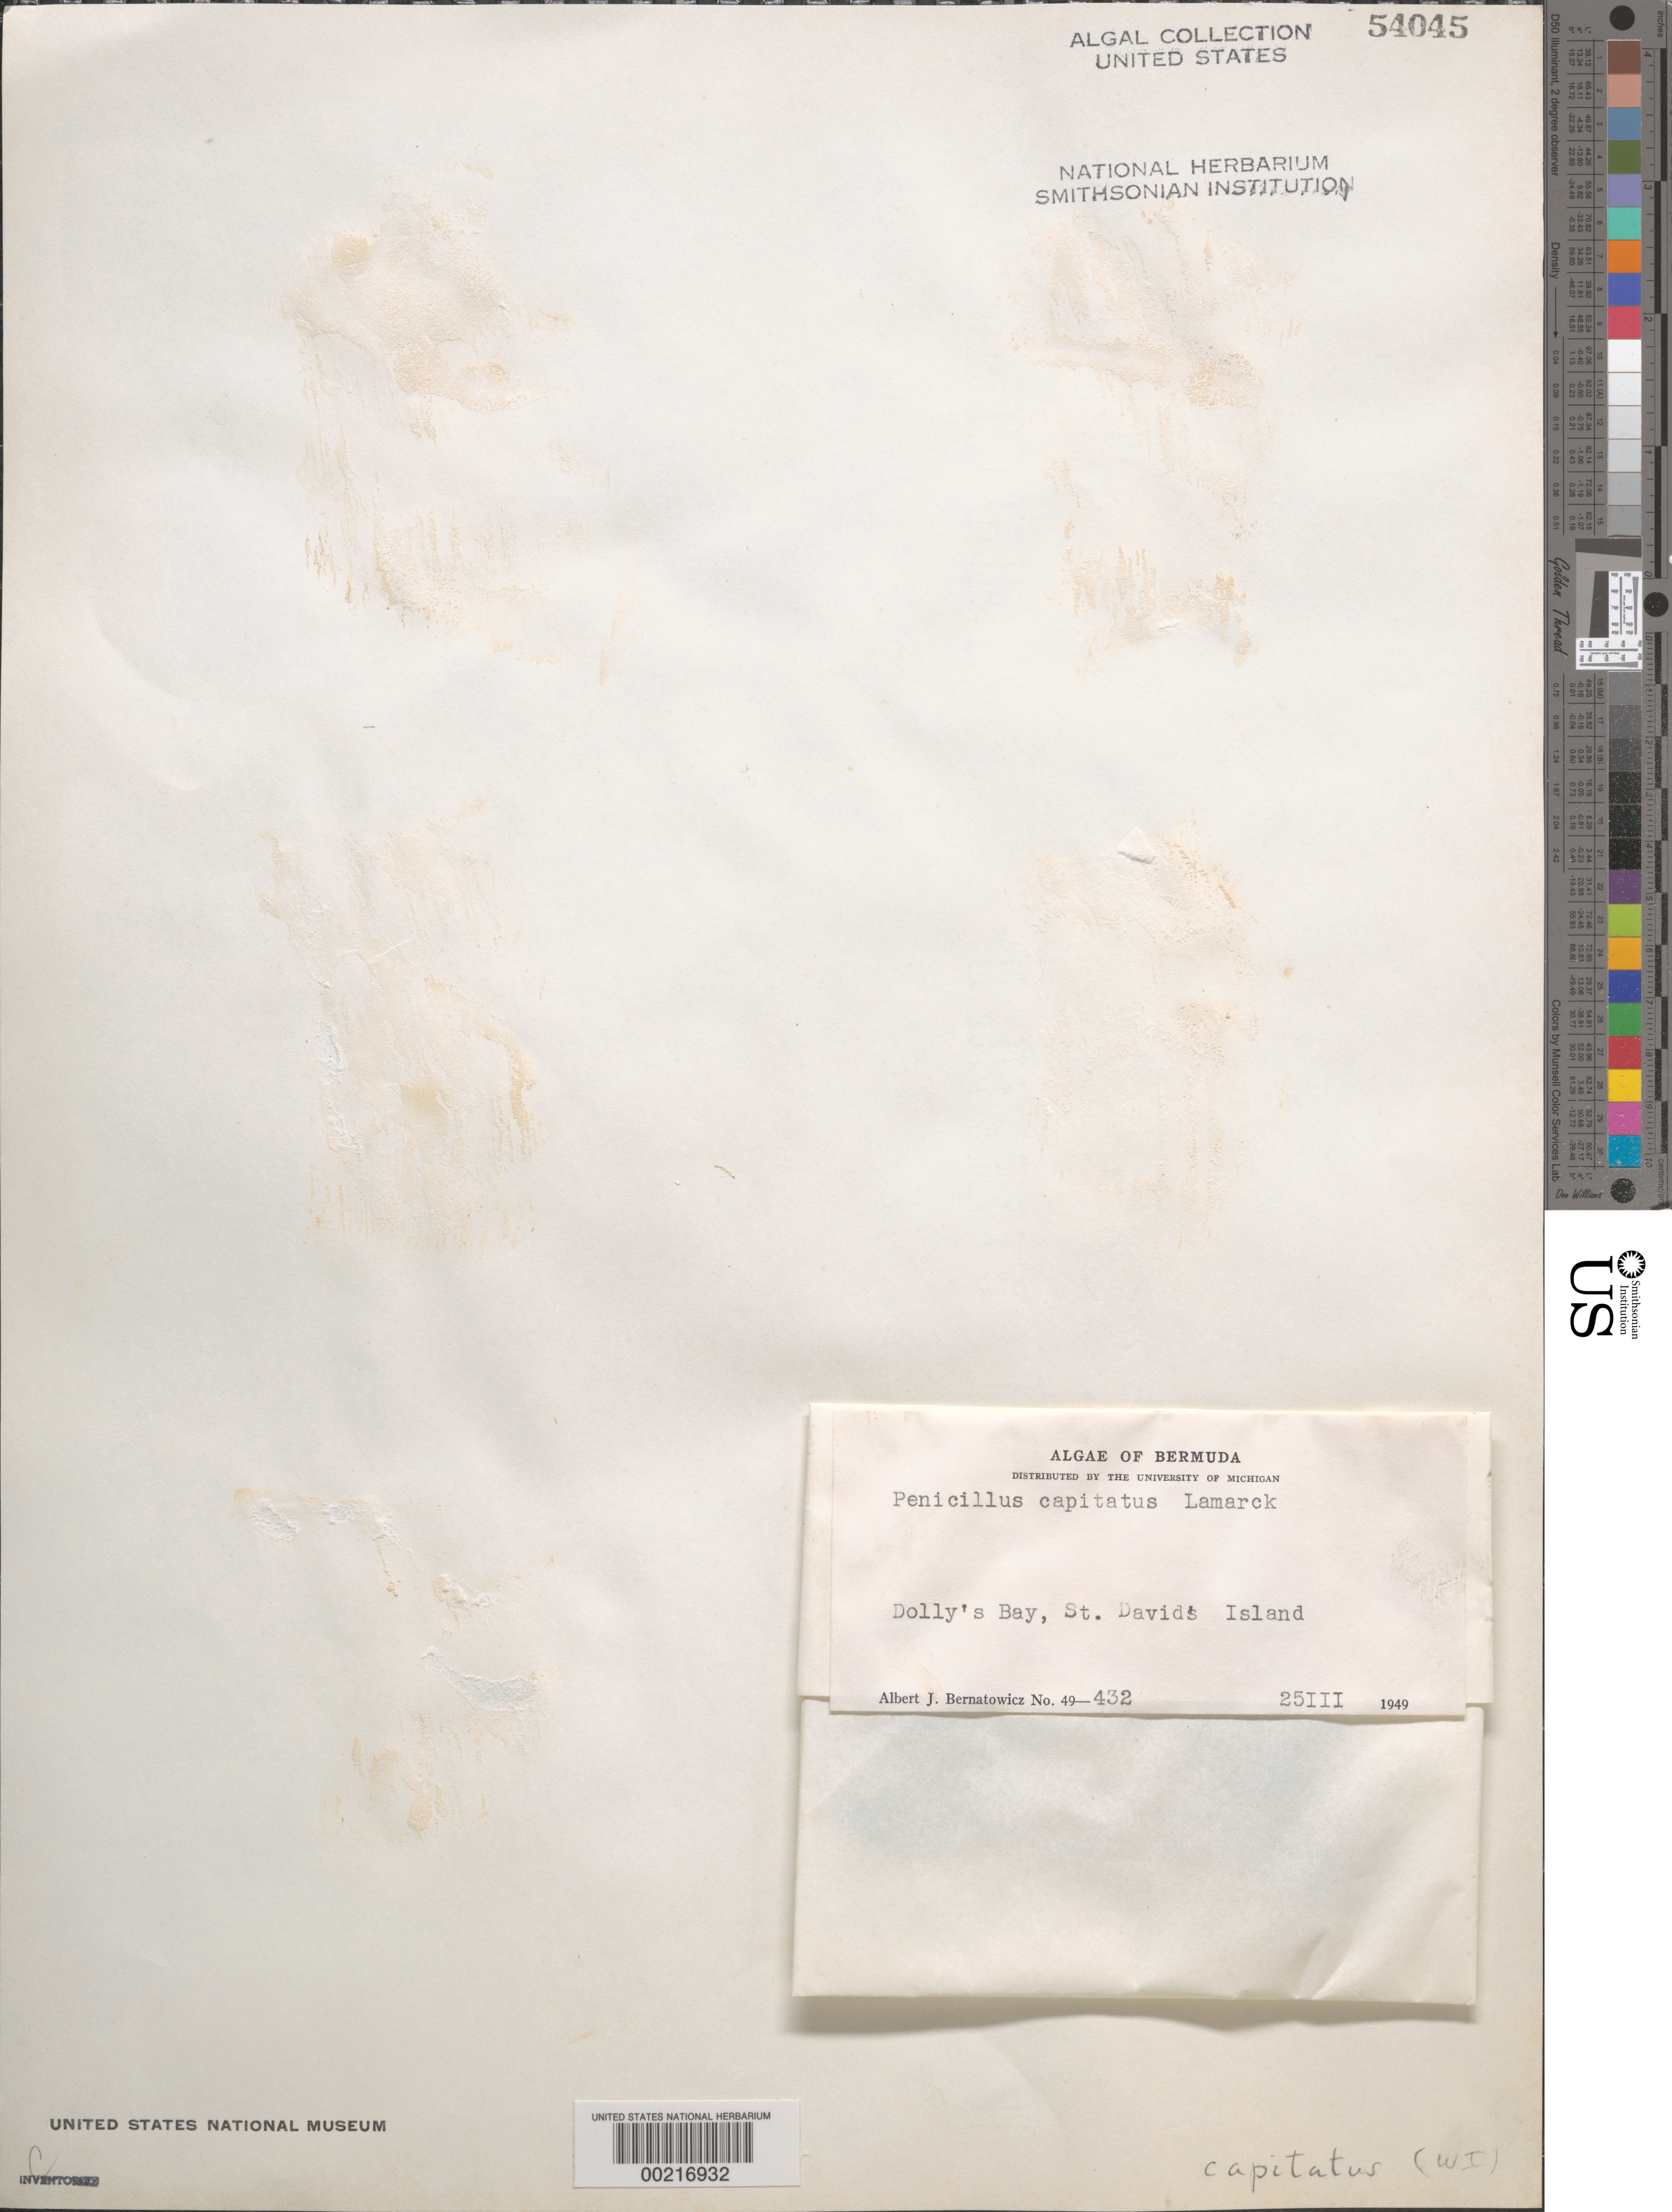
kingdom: Plantae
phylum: Chlorophyta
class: Ulvophyceae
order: Bryopsidales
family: Udoteaceae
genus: Penicillus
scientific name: Penicillus capitatus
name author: Lam.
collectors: A. Bernatowicz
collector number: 49-432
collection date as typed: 25 Mar 1949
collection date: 1949-03-25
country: Bermuda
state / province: Saint George's (parish)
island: St. David's Island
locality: Dollys Bay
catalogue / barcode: US 54045